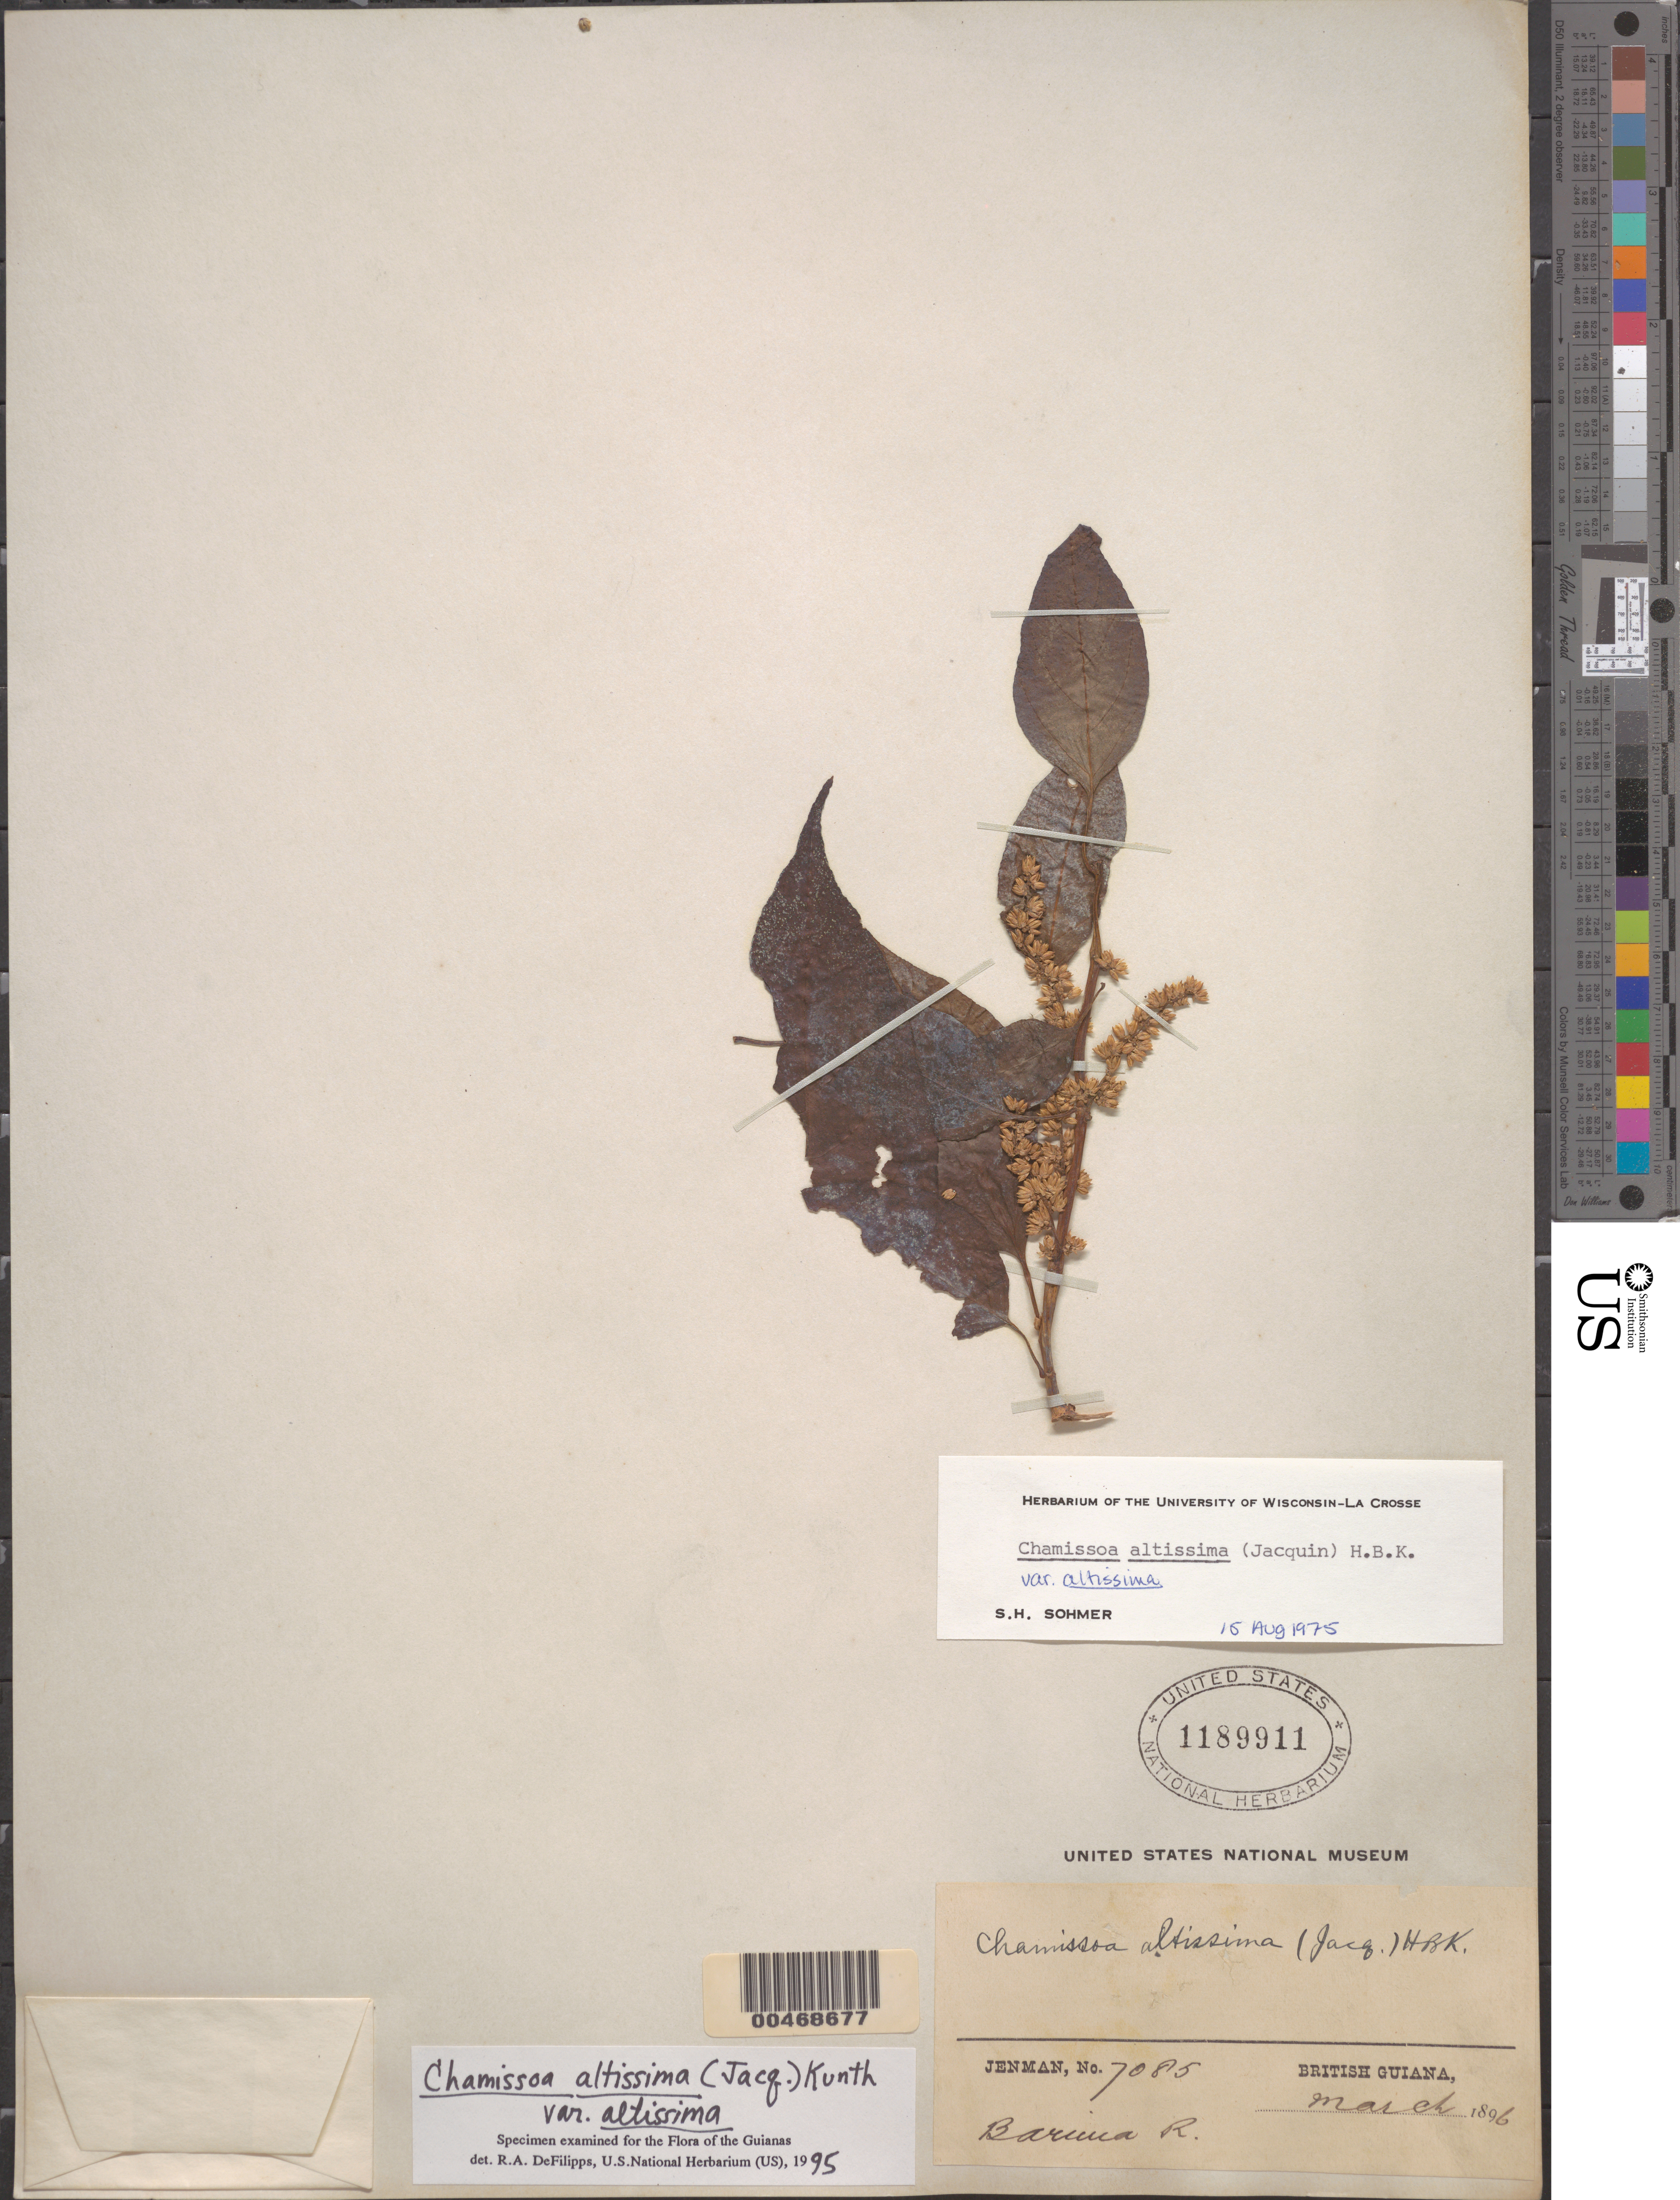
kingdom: Plantae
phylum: Tracheophyta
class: Magnoliopsida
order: Caryophyllales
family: Amaranthaceae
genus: Chamissoa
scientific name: Chamissoa altissima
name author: (Jacq.) Kunth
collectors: -. Jenman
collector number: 7085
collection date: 1896-03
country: Guyana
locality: British Guiaba. Barima R.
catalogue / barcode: US 1189911